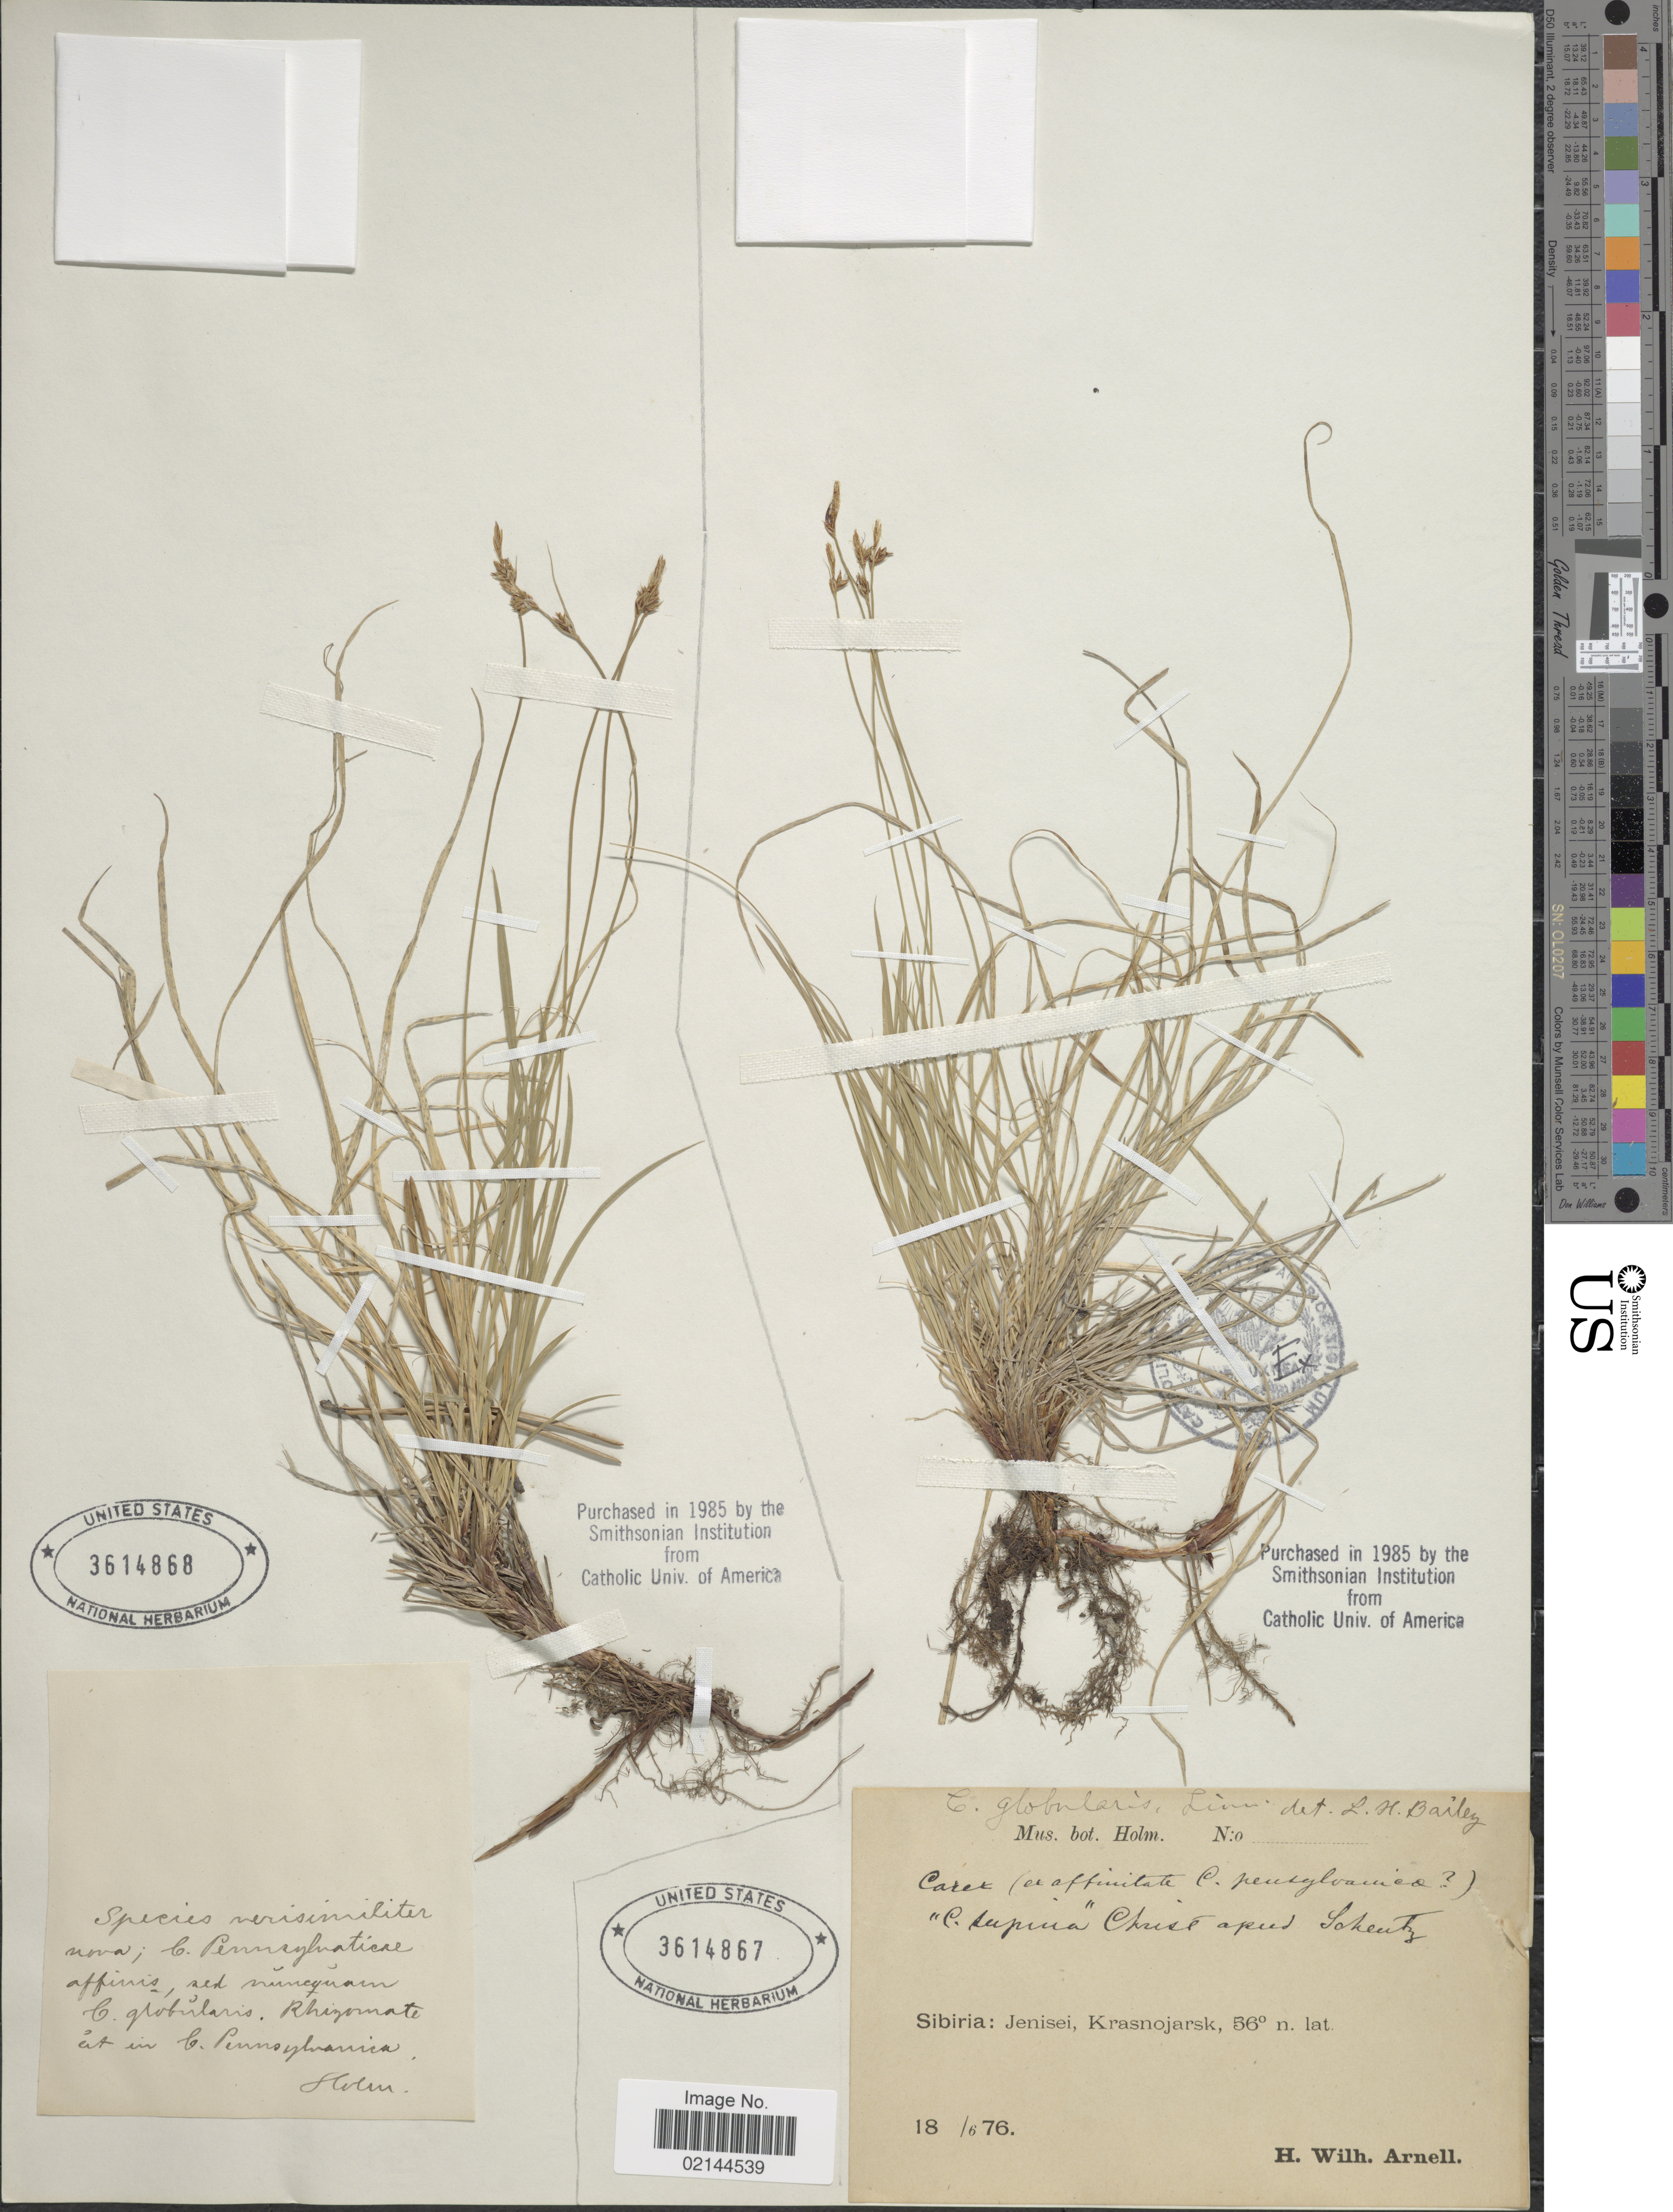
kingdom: Plantae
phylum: Tracheophyta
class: Liliopsida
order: Poales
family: Cyperaceae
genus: Carex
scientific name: Carex globularis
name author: L.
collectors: H. W. Arnell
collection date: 1876-06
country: Russian Federation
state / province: Krasnoyarsk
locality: Sibiria: Jenisei, Krasnojarsk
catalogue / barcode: US 3614867-2